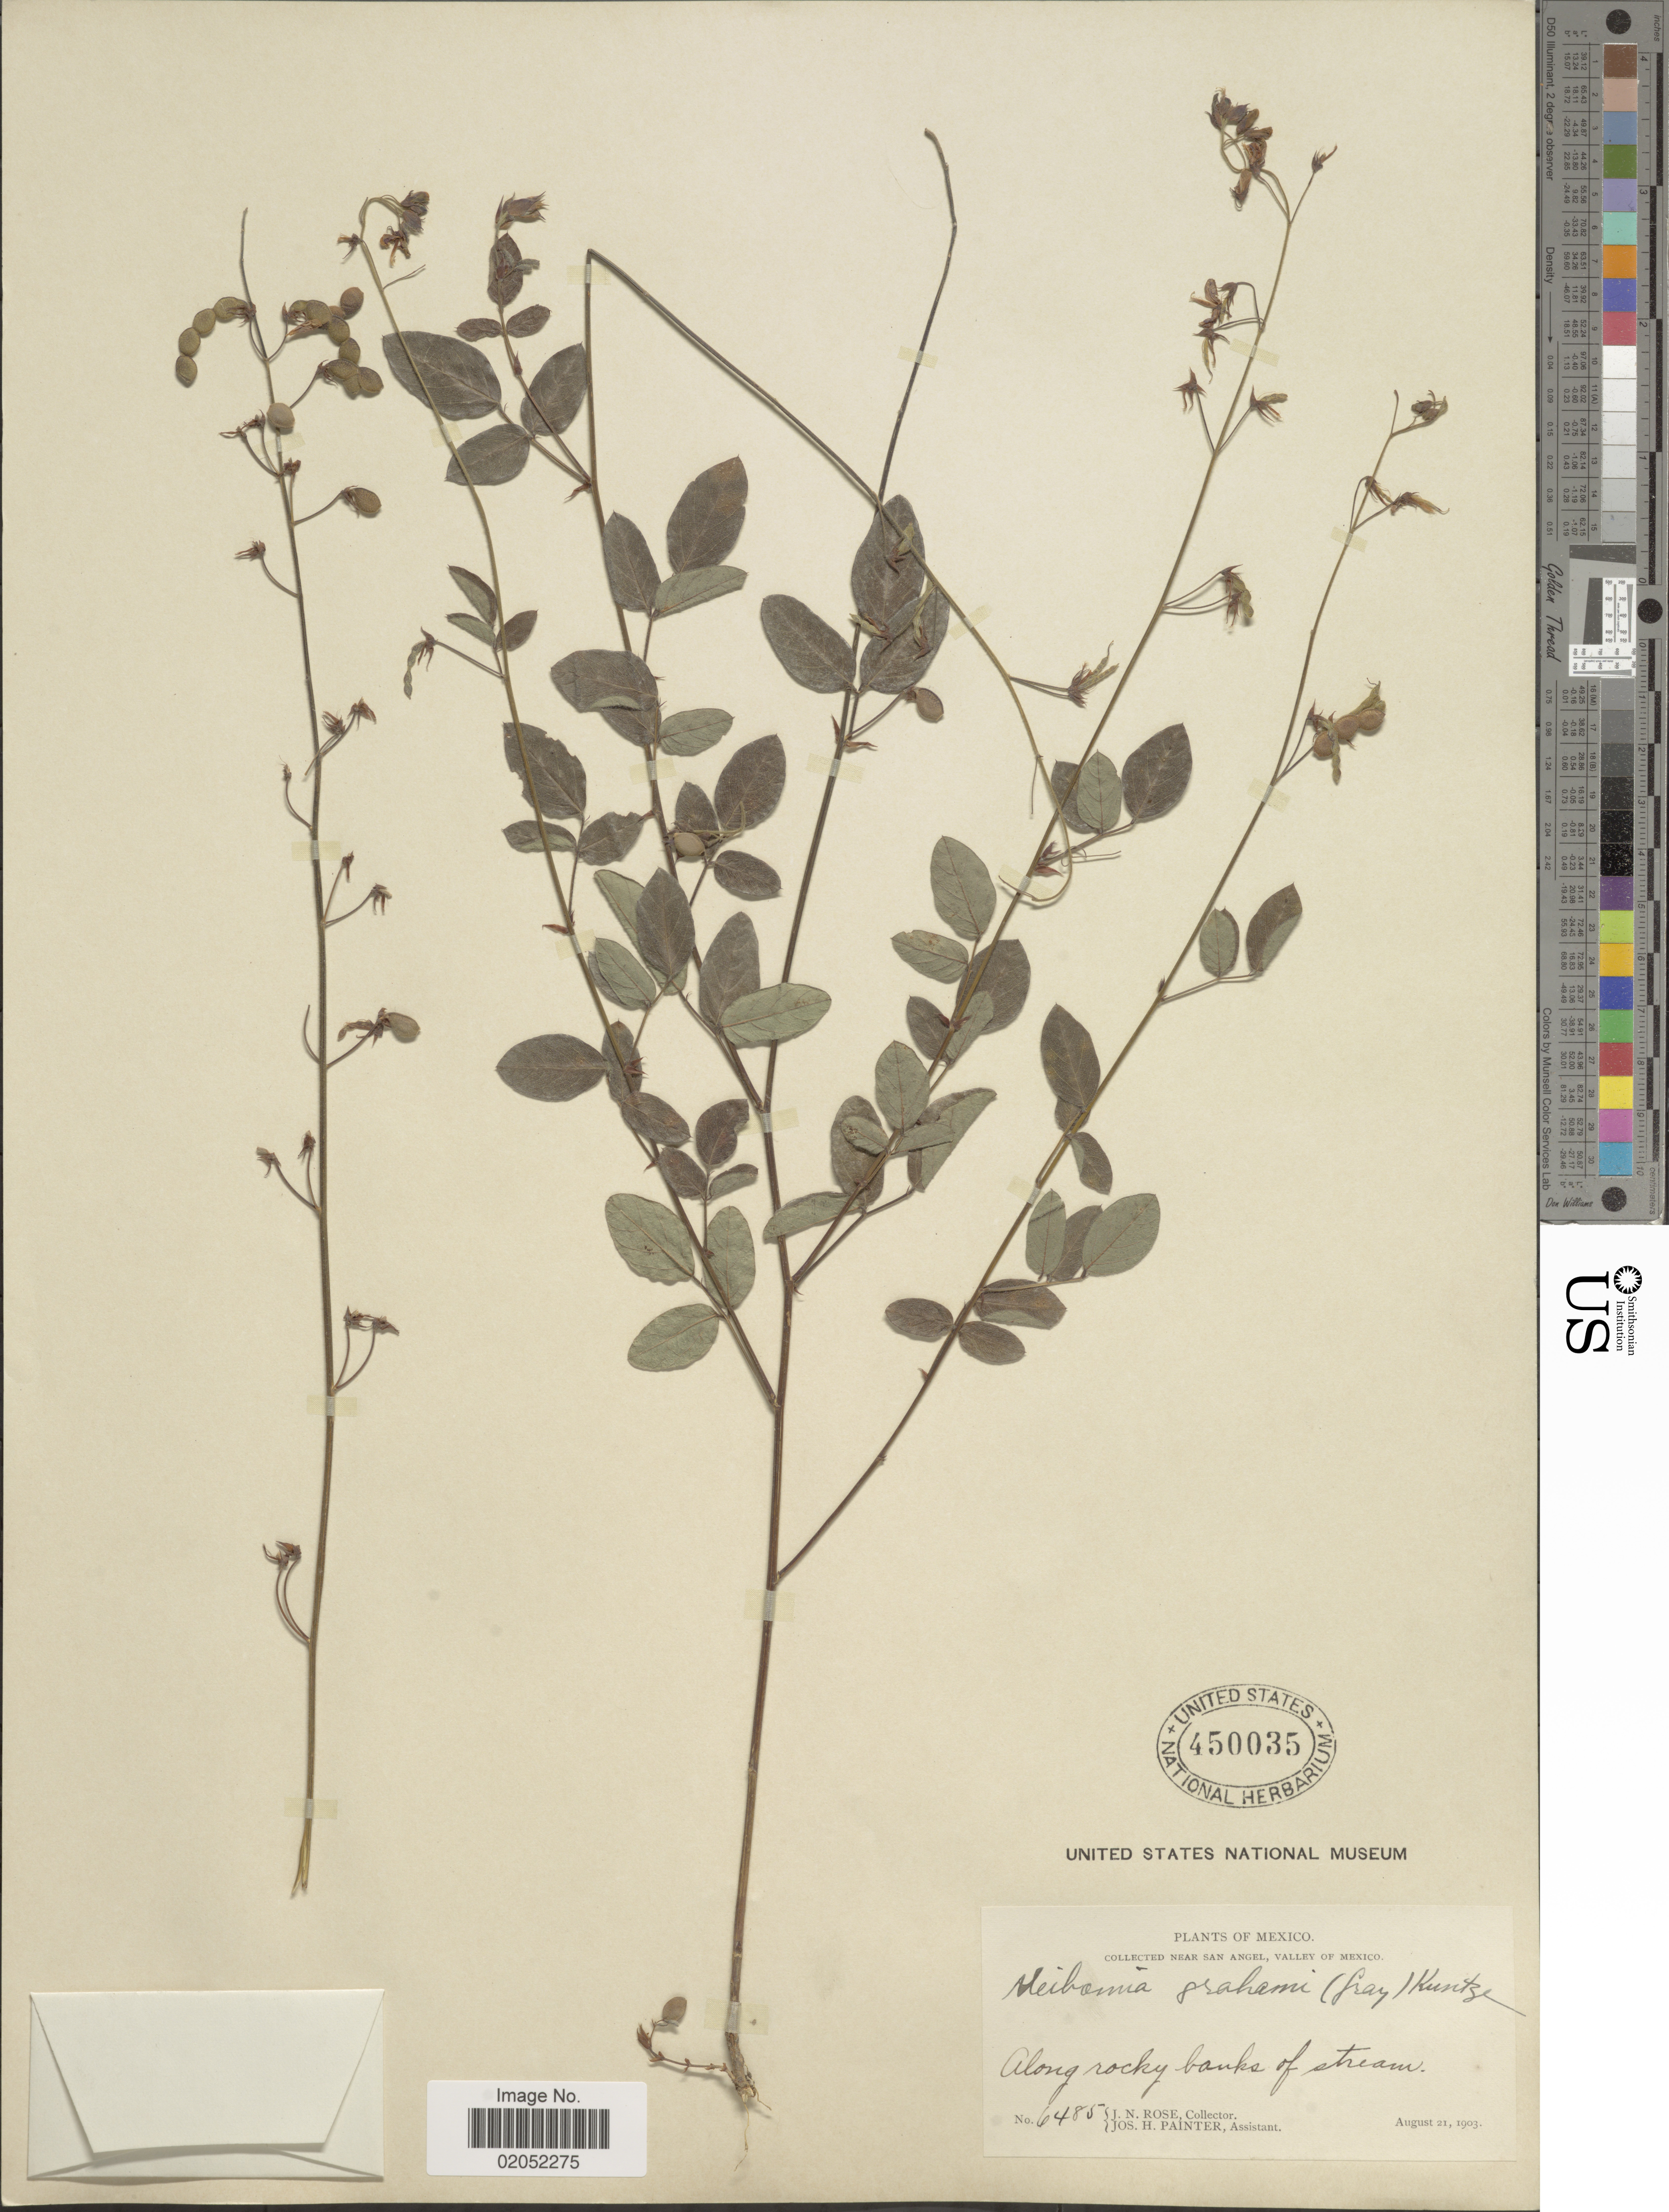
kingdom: Plantae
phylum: Tracheophyta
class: Magnoliopsida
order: Fabales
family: Fabaceae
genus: Desmodium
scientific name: Desmodium grahamii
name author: A. Gray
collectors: J. N. Rose & J. H. Painter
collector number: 6485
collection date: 1903-08-21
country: Mexico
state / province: México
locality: Near San Angel, Valley of Mexico. Along rocky banks of stream.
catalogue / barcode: US 450035